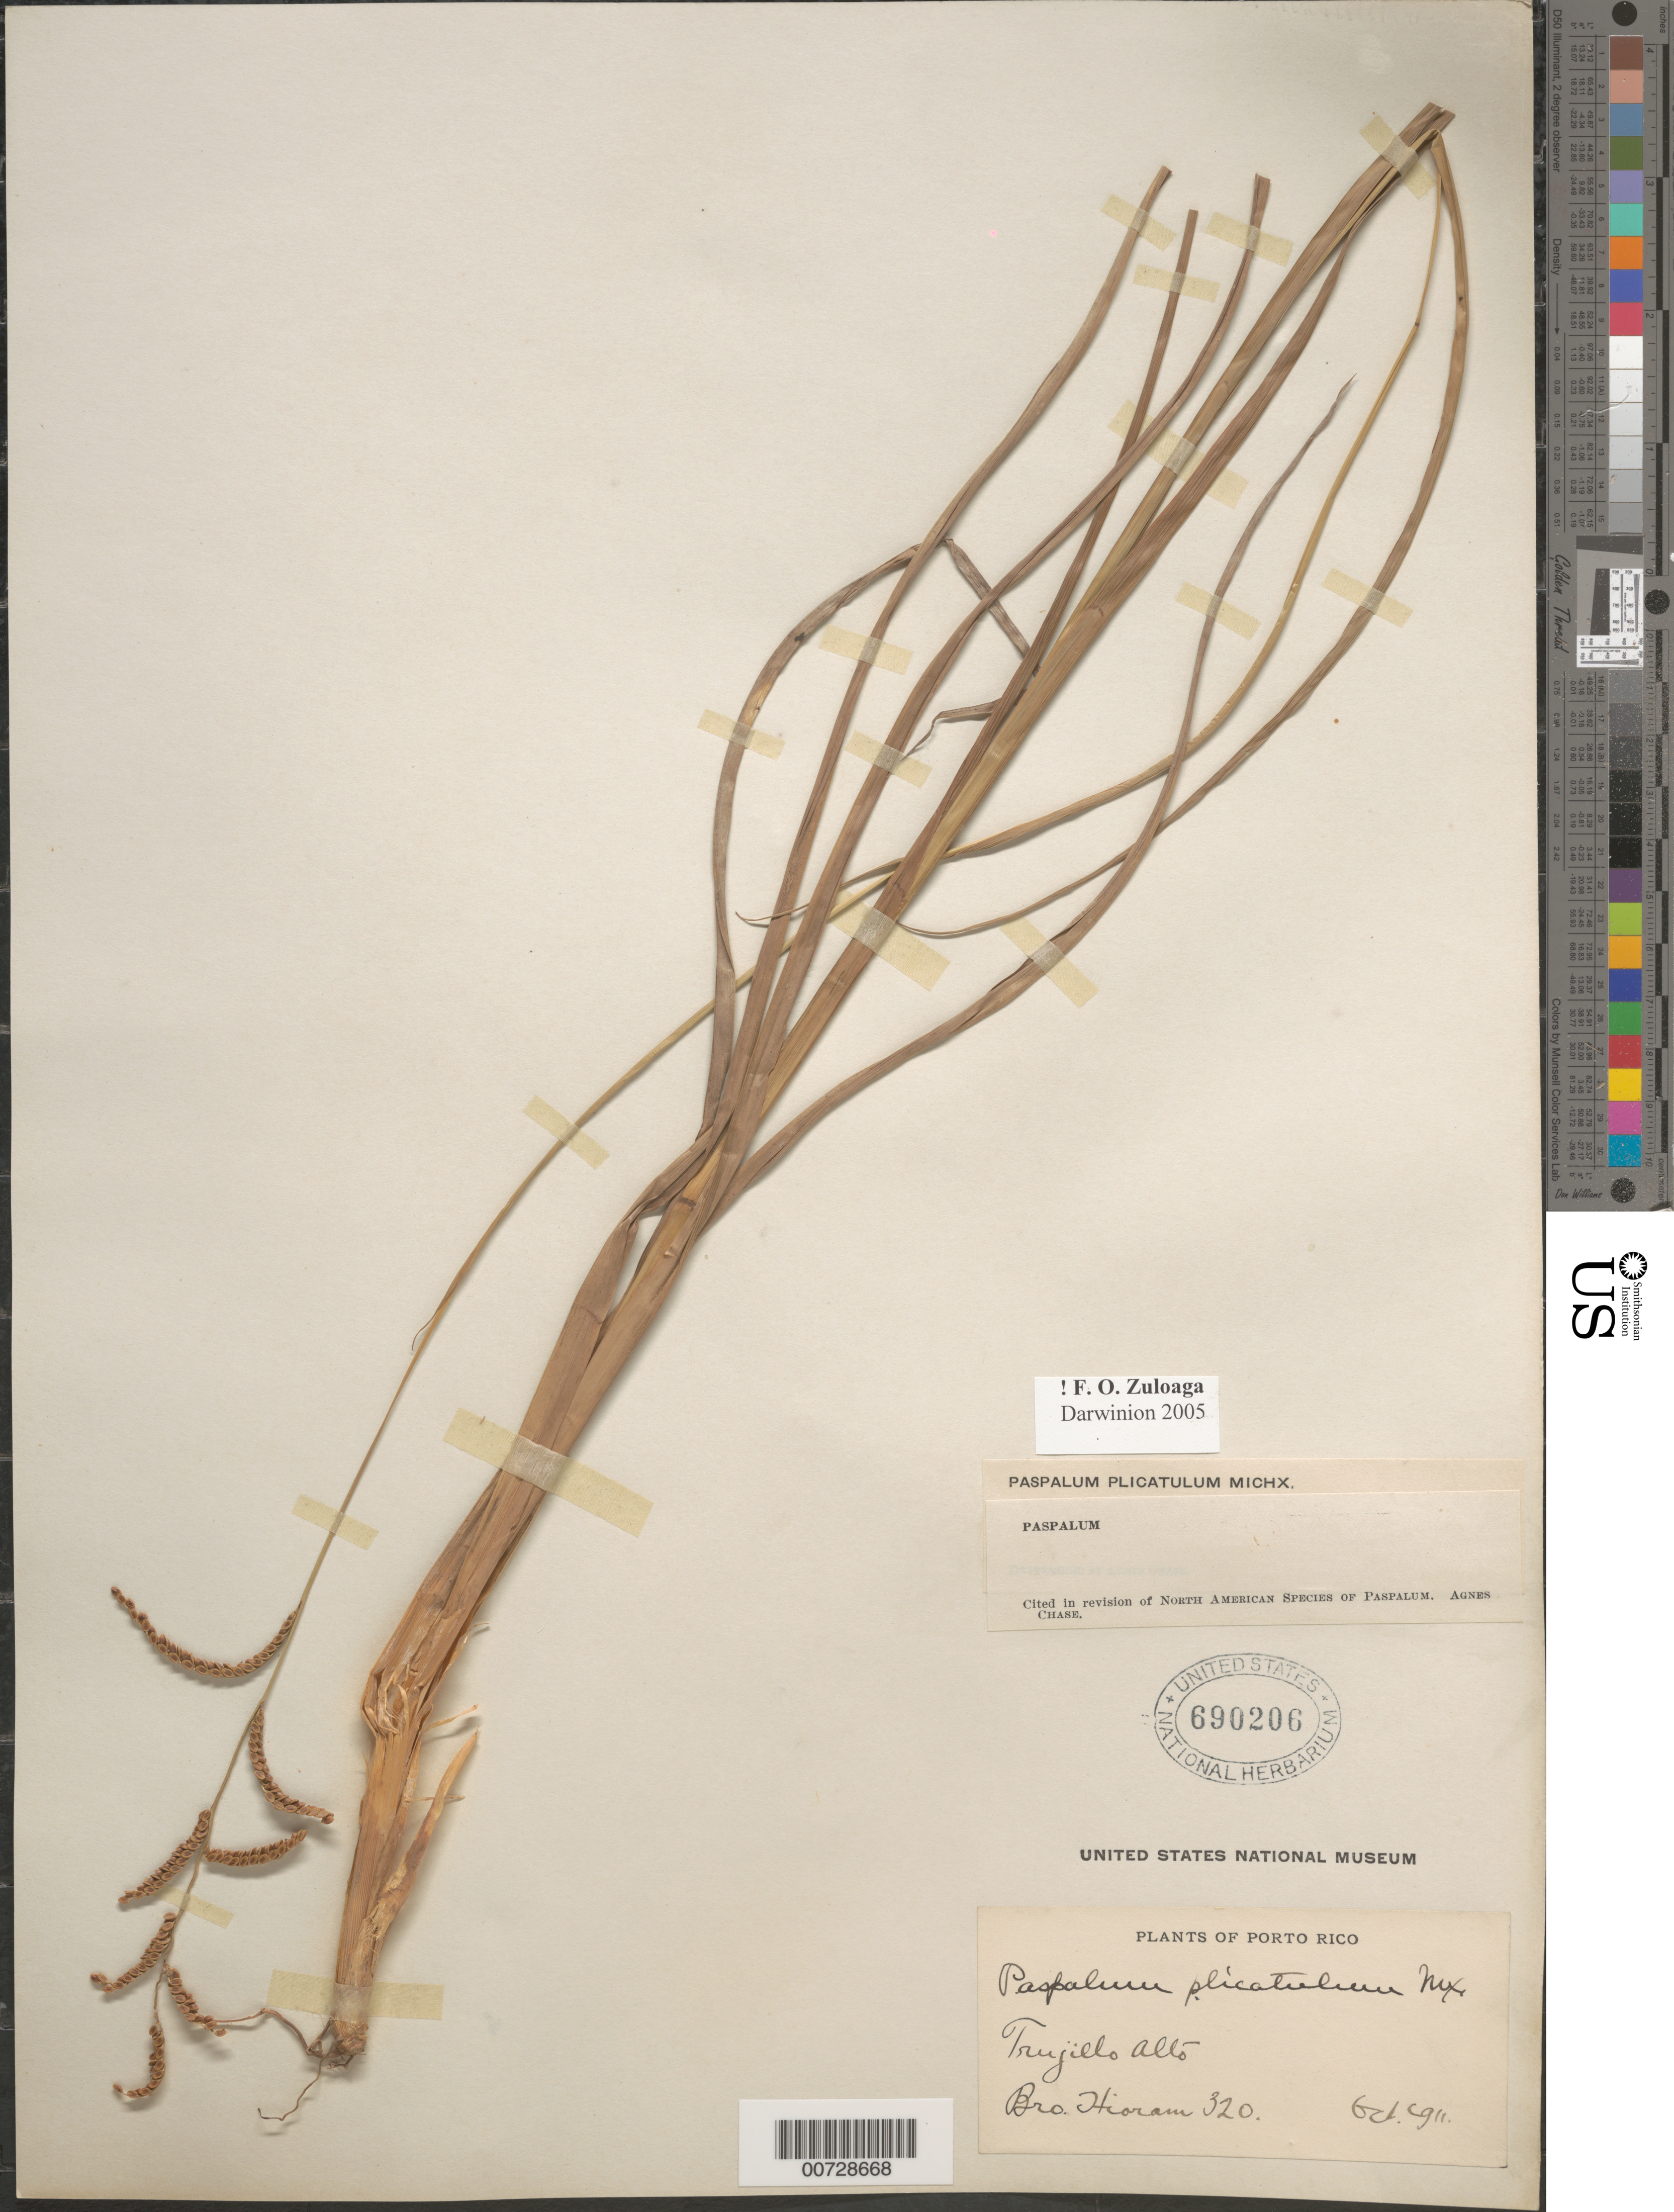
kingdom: Plantae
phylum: Tracheophyta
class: Liliopsida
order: Poales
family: Poaceae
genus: Paspalum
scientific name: Paspalum plicatulum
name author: Michx.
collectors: Bro. Hioram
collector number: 320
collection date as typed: Oct 1911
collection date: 1911-10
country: Puerto Rico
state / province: Trujillo Alto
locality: Trujillo Alto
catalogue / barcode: US 690206